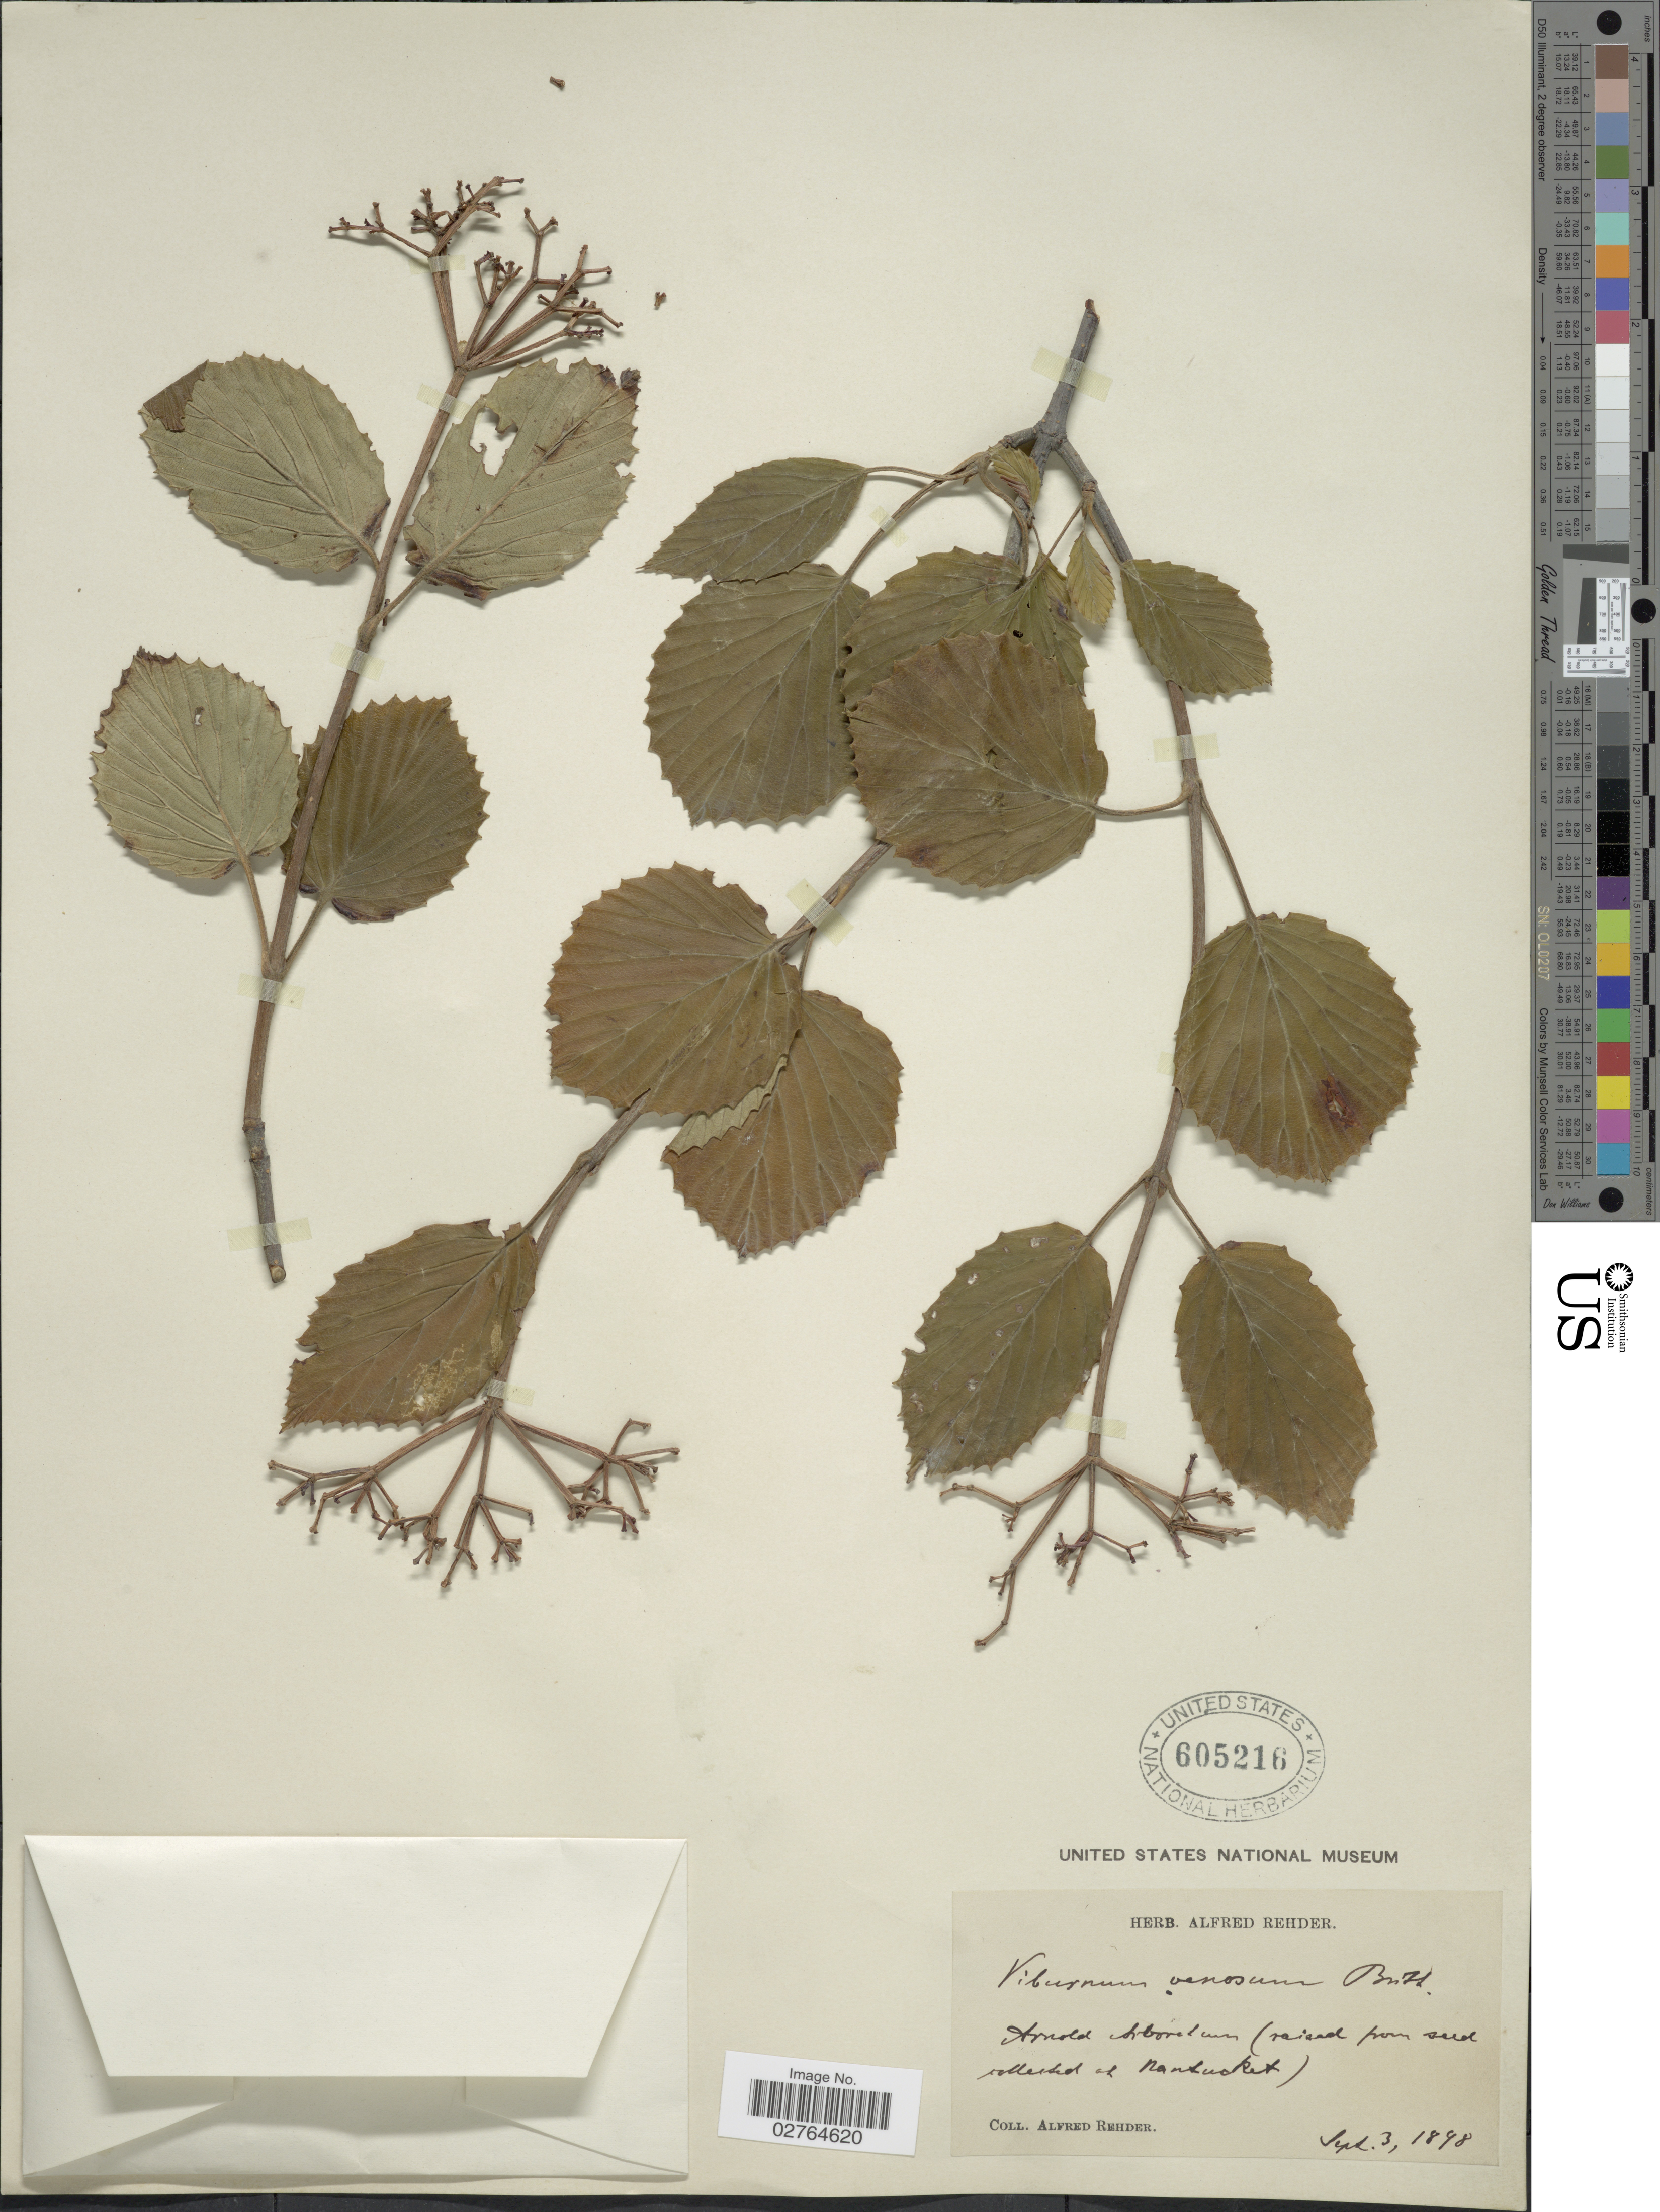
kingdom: Plantae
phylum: Tracheophyta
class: Magnoliopsida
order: Dipsacales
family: Viburnaceae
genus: Viburnum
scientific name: Viburnum venosum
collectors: A. Rehder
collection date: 1898-09-03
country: United States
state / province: Massachusetts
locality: Arnold Arboretum (raised from seed collected at Nantucket)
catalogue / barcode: US 605216